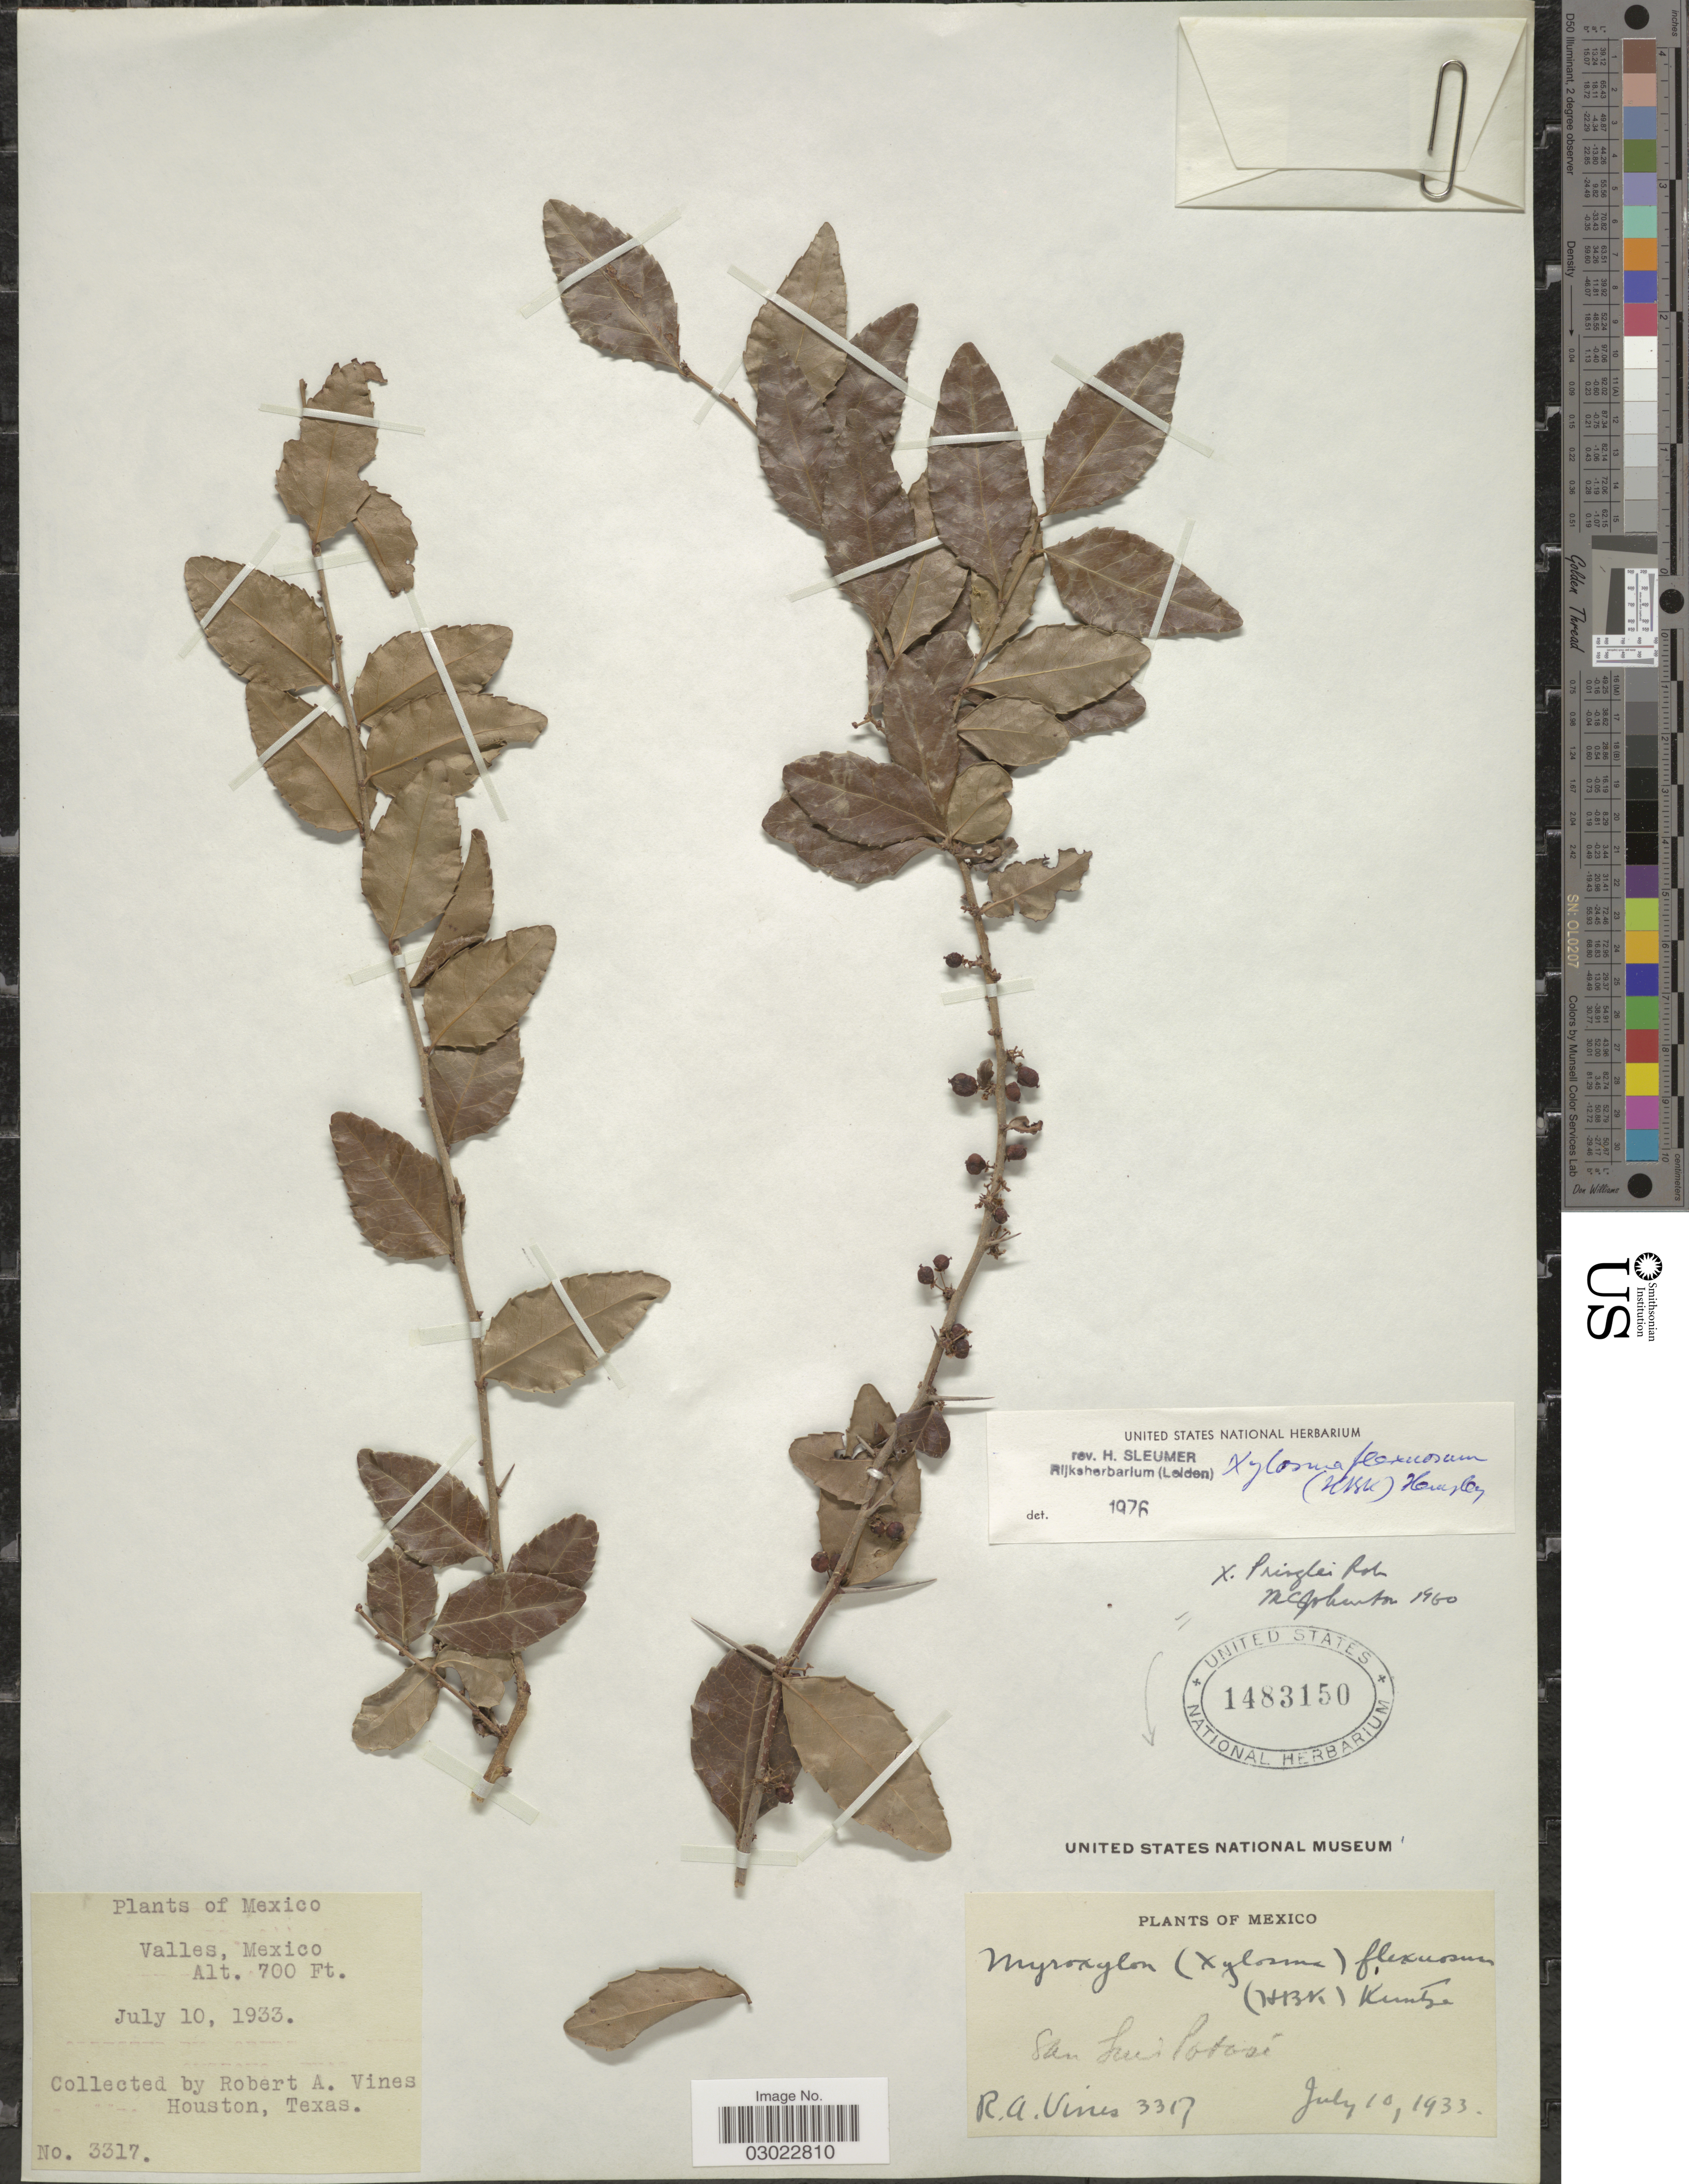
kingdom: Plantae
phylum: Tracheophyta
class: Magnoliopsida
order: Malpighiales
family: Salicaceae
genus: Xylosma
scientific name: Xylosma flexuosa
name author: (Kunth) Hemsl.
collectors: R. Vines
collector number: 3317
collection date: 1933-07-10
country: Mexico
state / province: San Luis Potosí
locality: Valles.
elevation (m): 213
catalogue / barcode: US 1483150